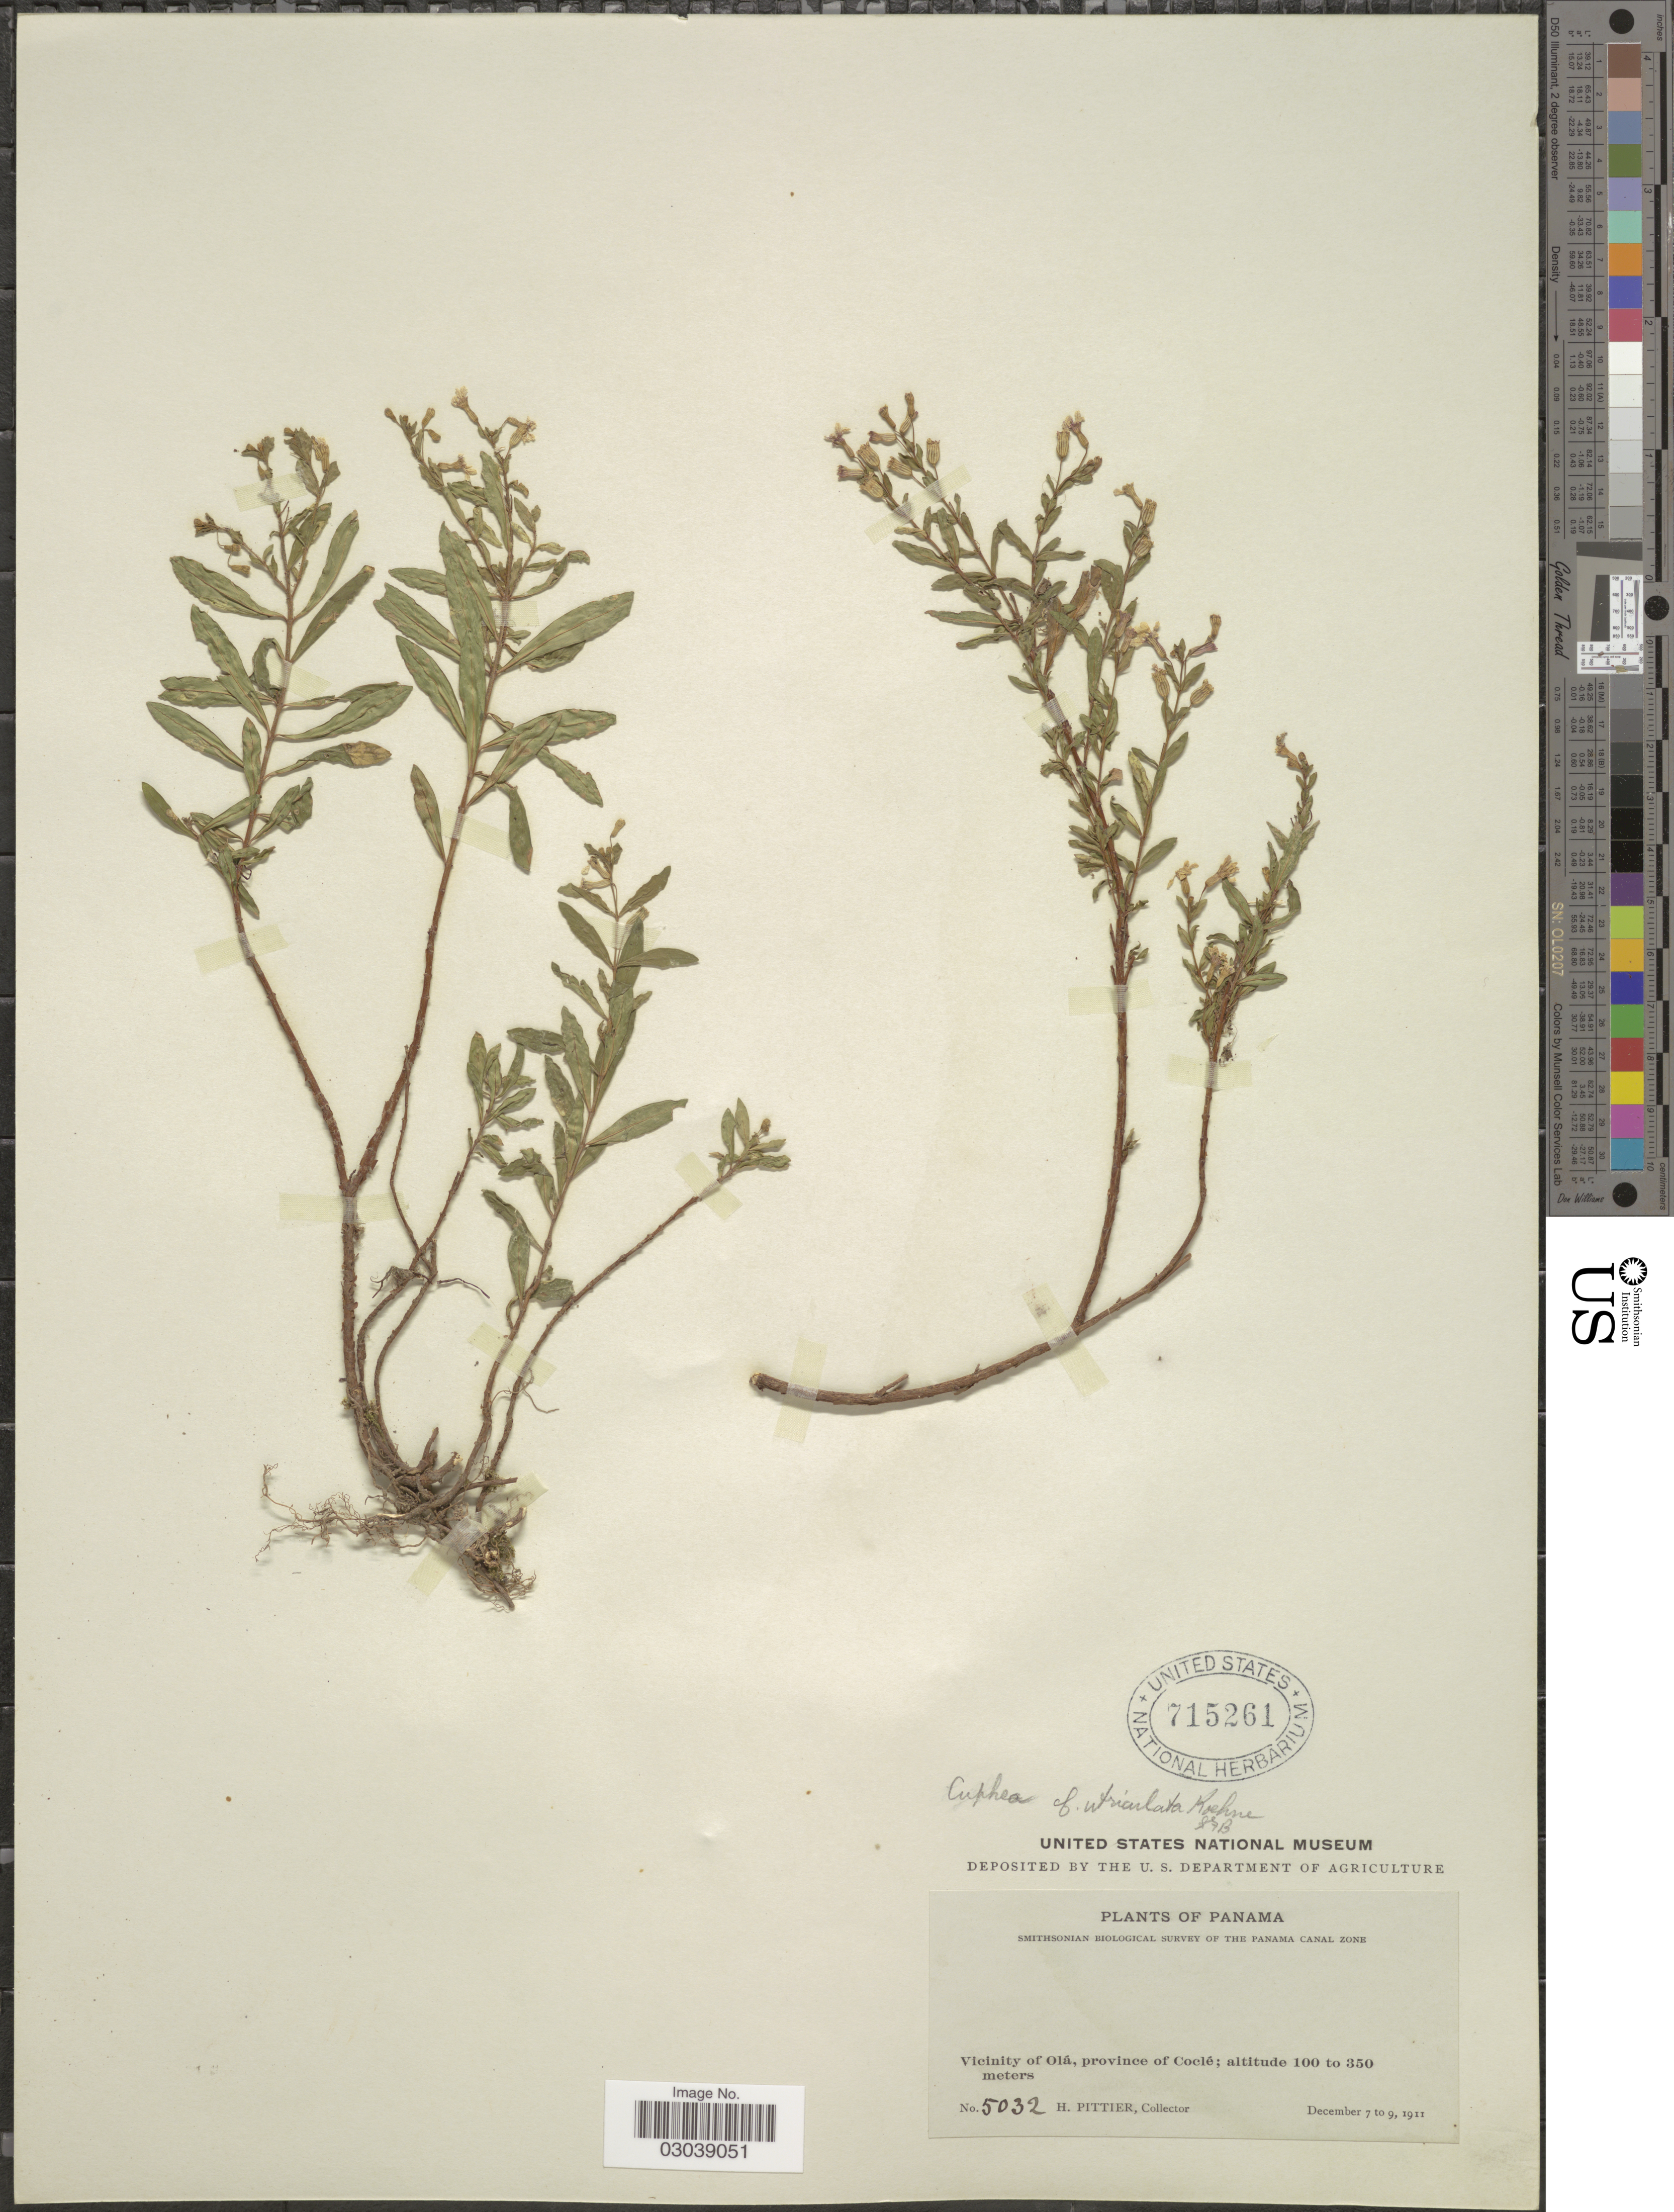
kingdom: Plantae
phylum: Tracheophyta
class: Magnoliopsida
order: Myrtales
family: Lythraceae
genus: Cuphea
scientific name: Cuphea utriculosa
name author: Koehne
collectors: H. F. Pittier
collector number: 5032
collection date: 1911-12-07/1911-12-09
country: Panama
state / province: Coclé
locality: Vicinity of Olá, province of Coclé.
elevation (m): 100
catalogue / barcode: US 715261